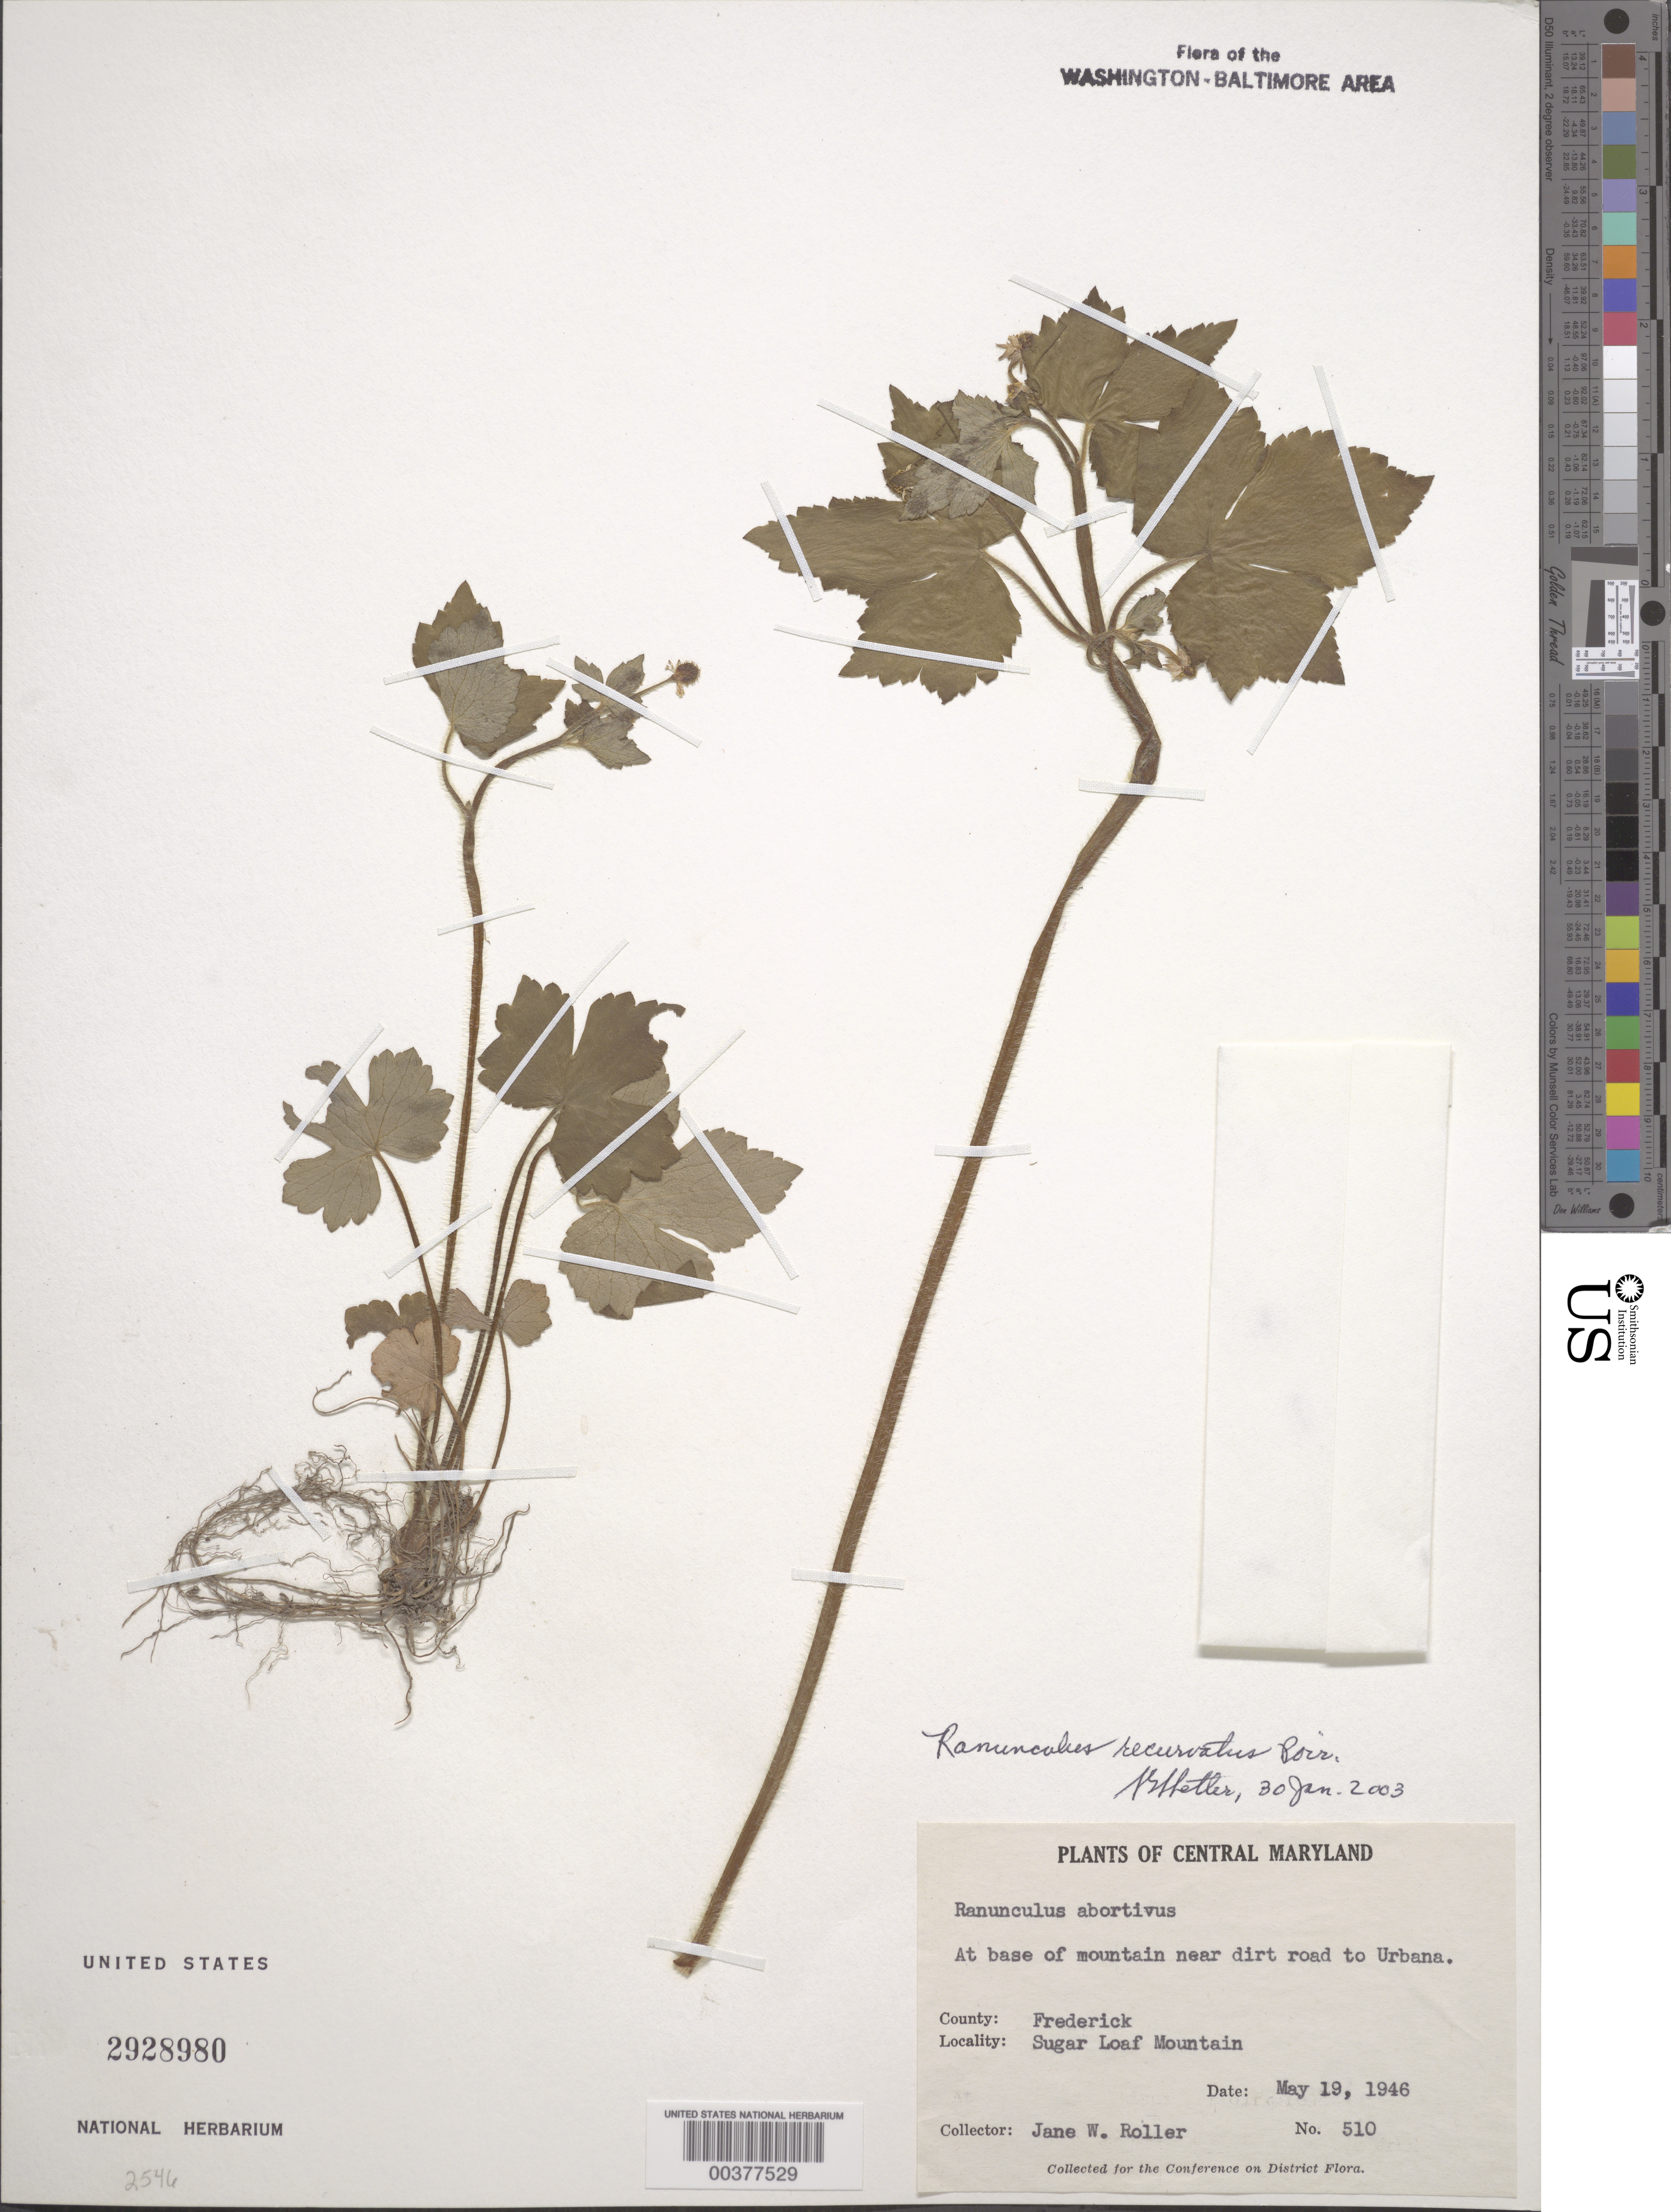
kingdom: Plantae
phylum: Tracheophyta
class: Magnoliopsida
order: Ranunculales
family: Ranunculaceae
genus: Ranunculus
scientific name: Ranunculus recurvatus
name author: Poir.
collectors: J. W. Roller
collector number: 510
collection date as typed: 19 May 1946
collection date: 1946-05-19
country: United States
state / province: Maryland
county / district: Frederick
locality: Sugar Loaf Mountain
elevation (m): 183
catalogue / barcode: US 2928980